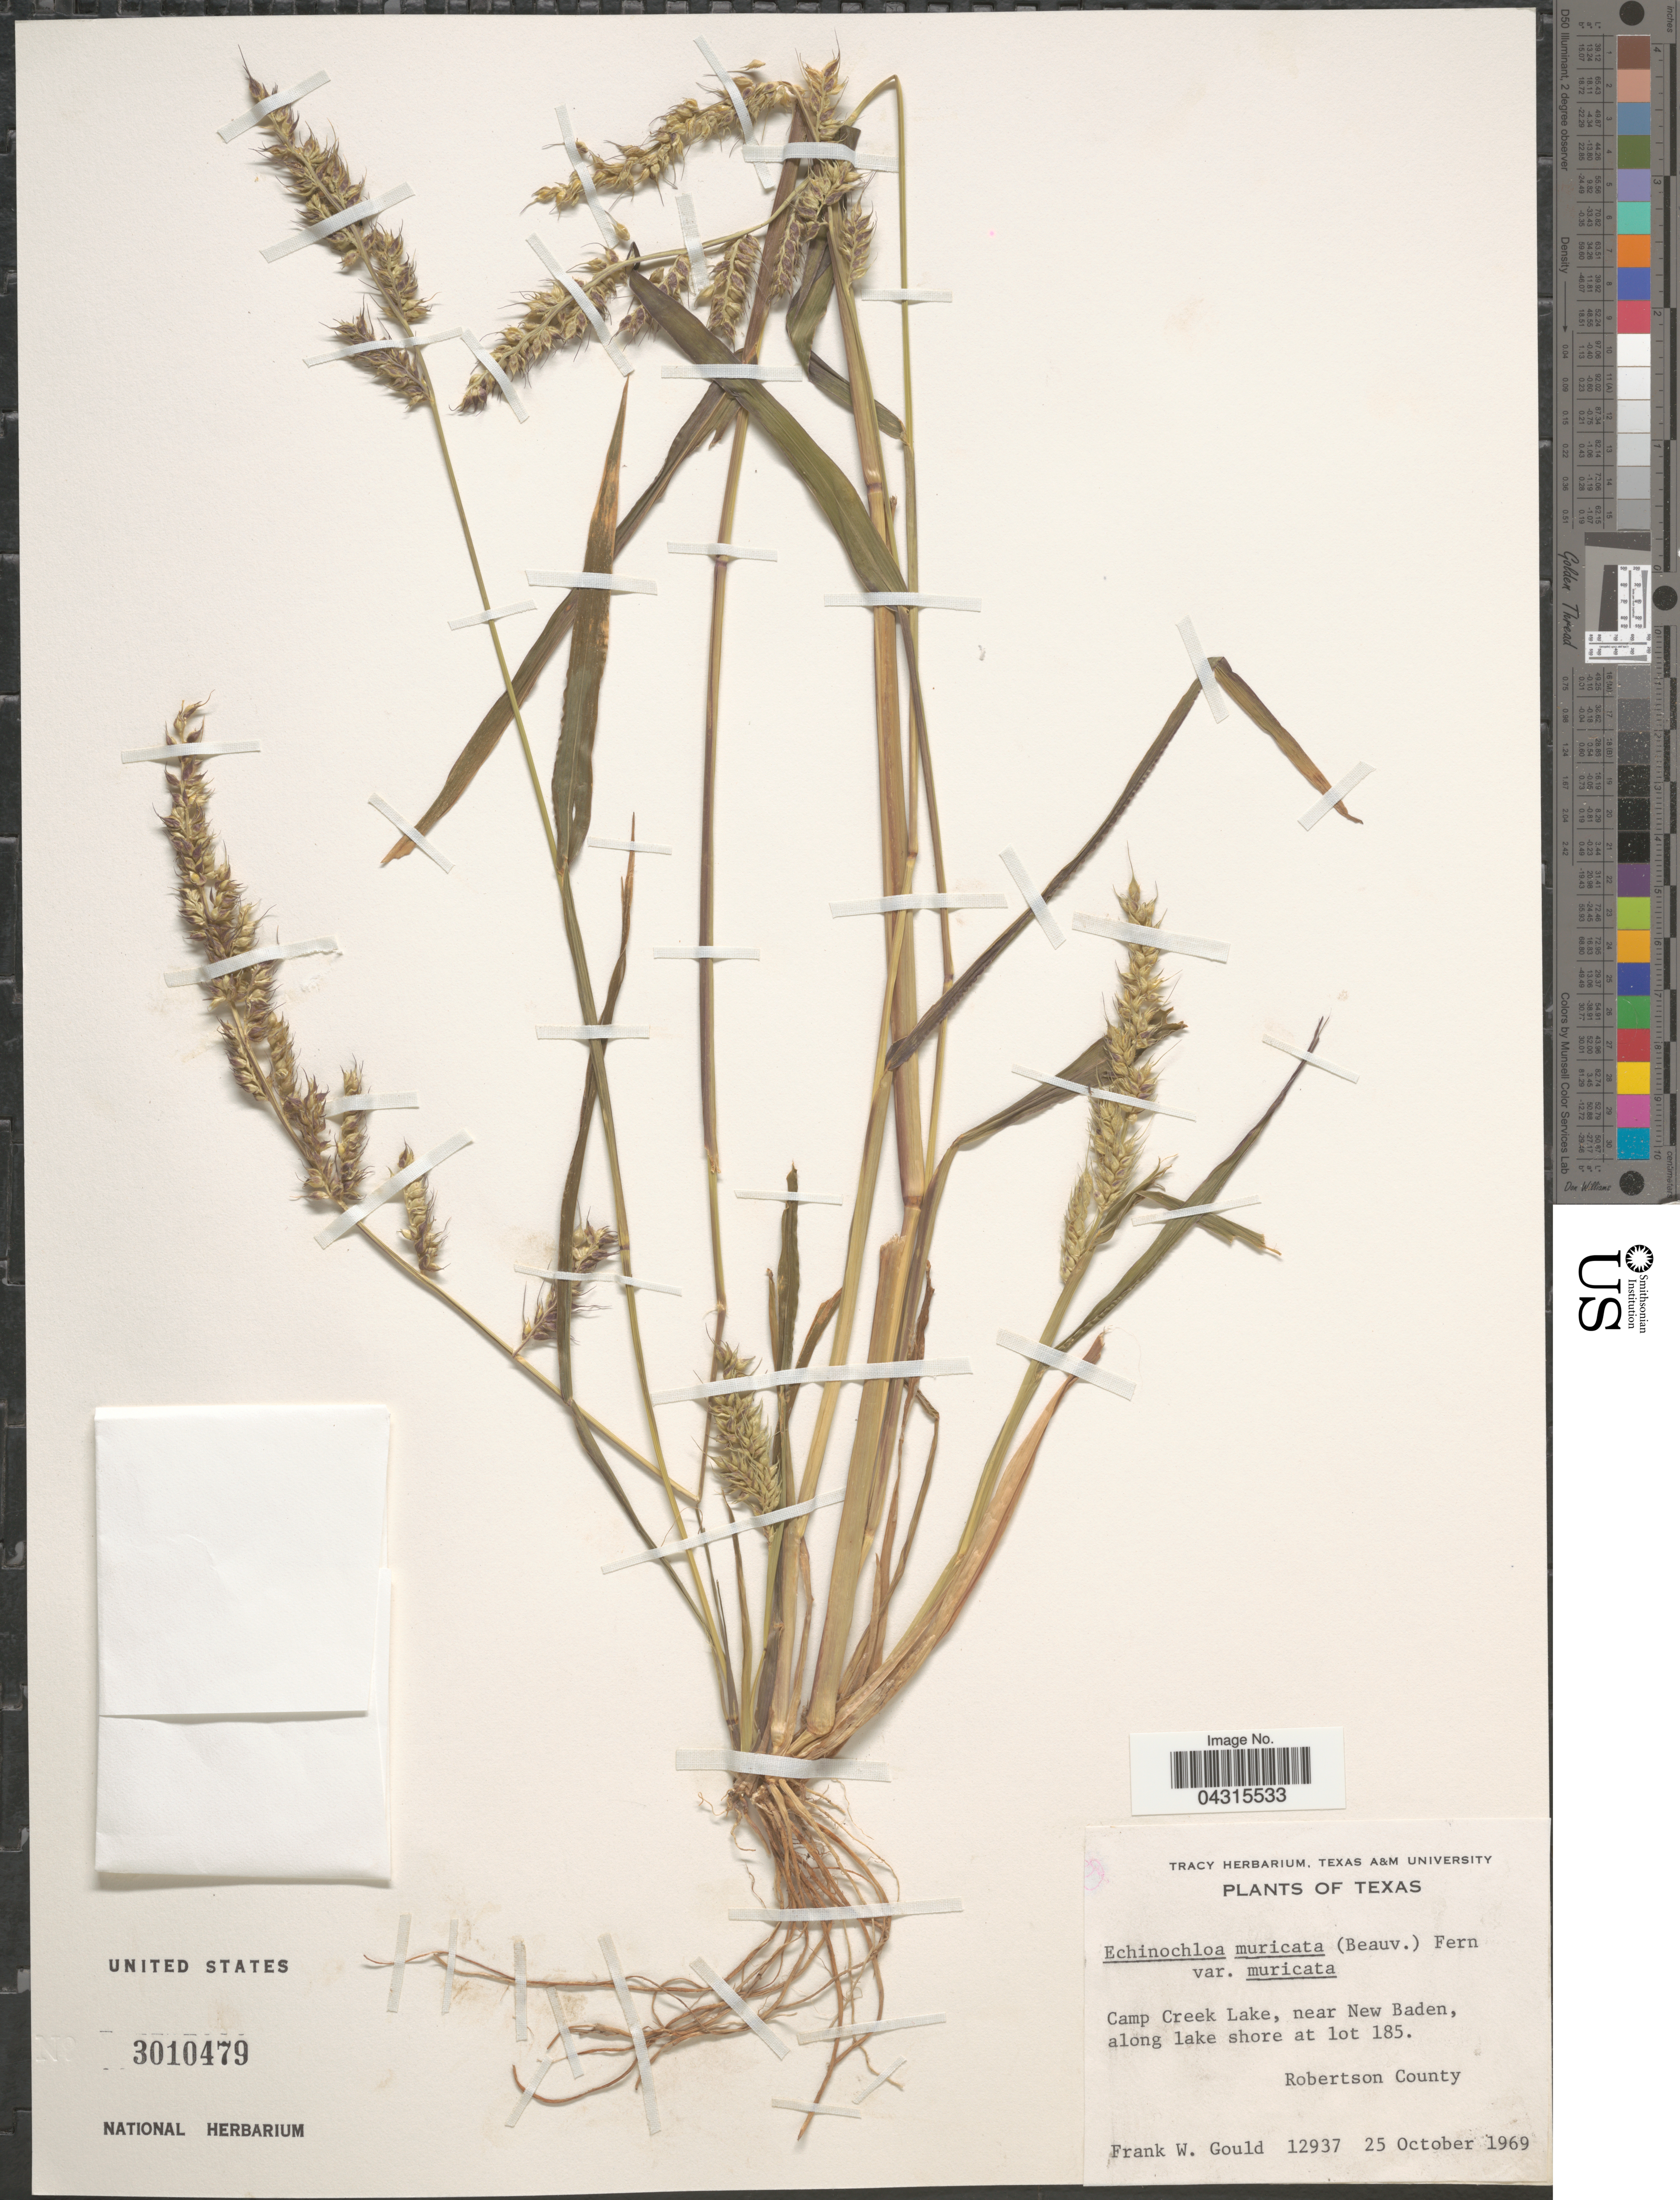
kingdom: Plantae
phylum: Tracheophyta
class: Liliopsida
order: Poales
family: Poaceae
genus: Echinochloa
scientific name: Echinochloa muricata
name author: (P. Beauv.) Fernald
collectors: F. W. Gould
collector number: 12937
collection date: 1969-10-25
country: United States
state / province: Texas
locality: Camp Creek Lake, near New Baden, along lake shore at lot 185. Robertson County.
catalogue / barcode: US 3010479